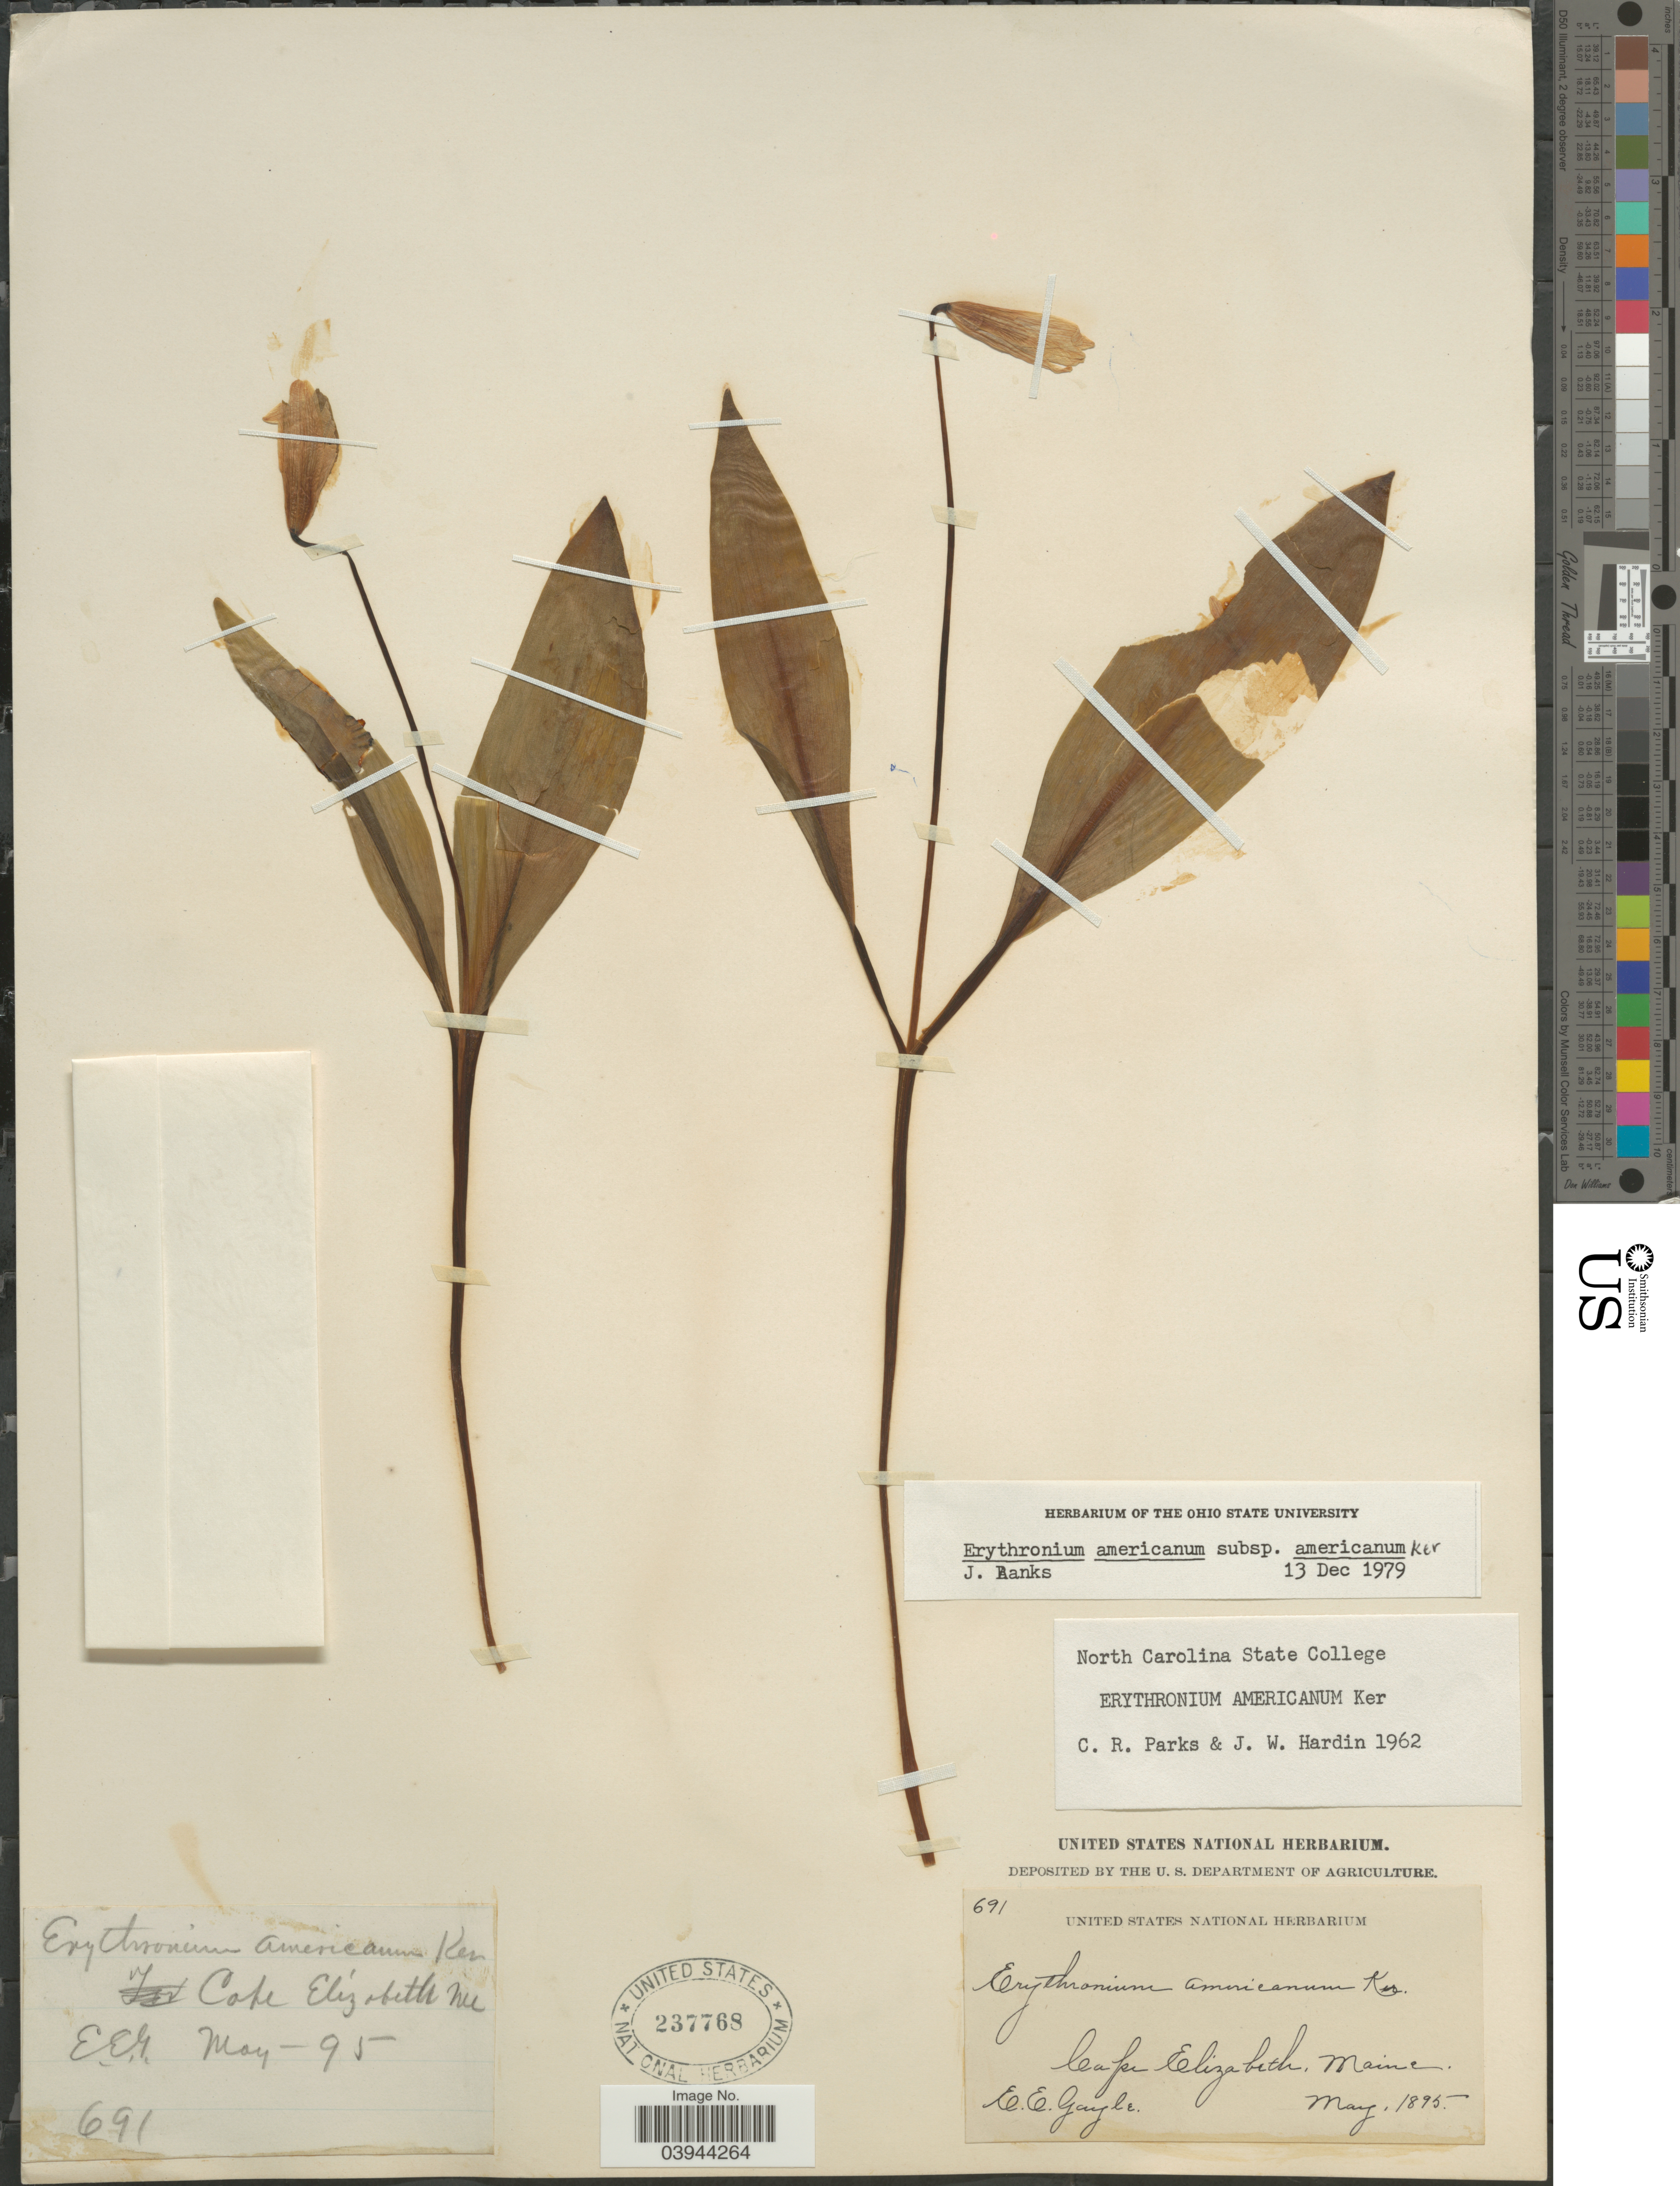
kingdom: Plantae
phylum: Tracheophyta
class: Liliopsida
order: Liliales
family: Liliaceae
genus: Erythronium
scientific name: Erythronium americanum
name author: Ker Gawl.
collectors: E. Gayle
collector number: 691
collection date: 1895-05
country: United States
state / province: Maine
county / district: Cumberland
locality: Cape Elizabeth.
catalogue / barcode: US 237768